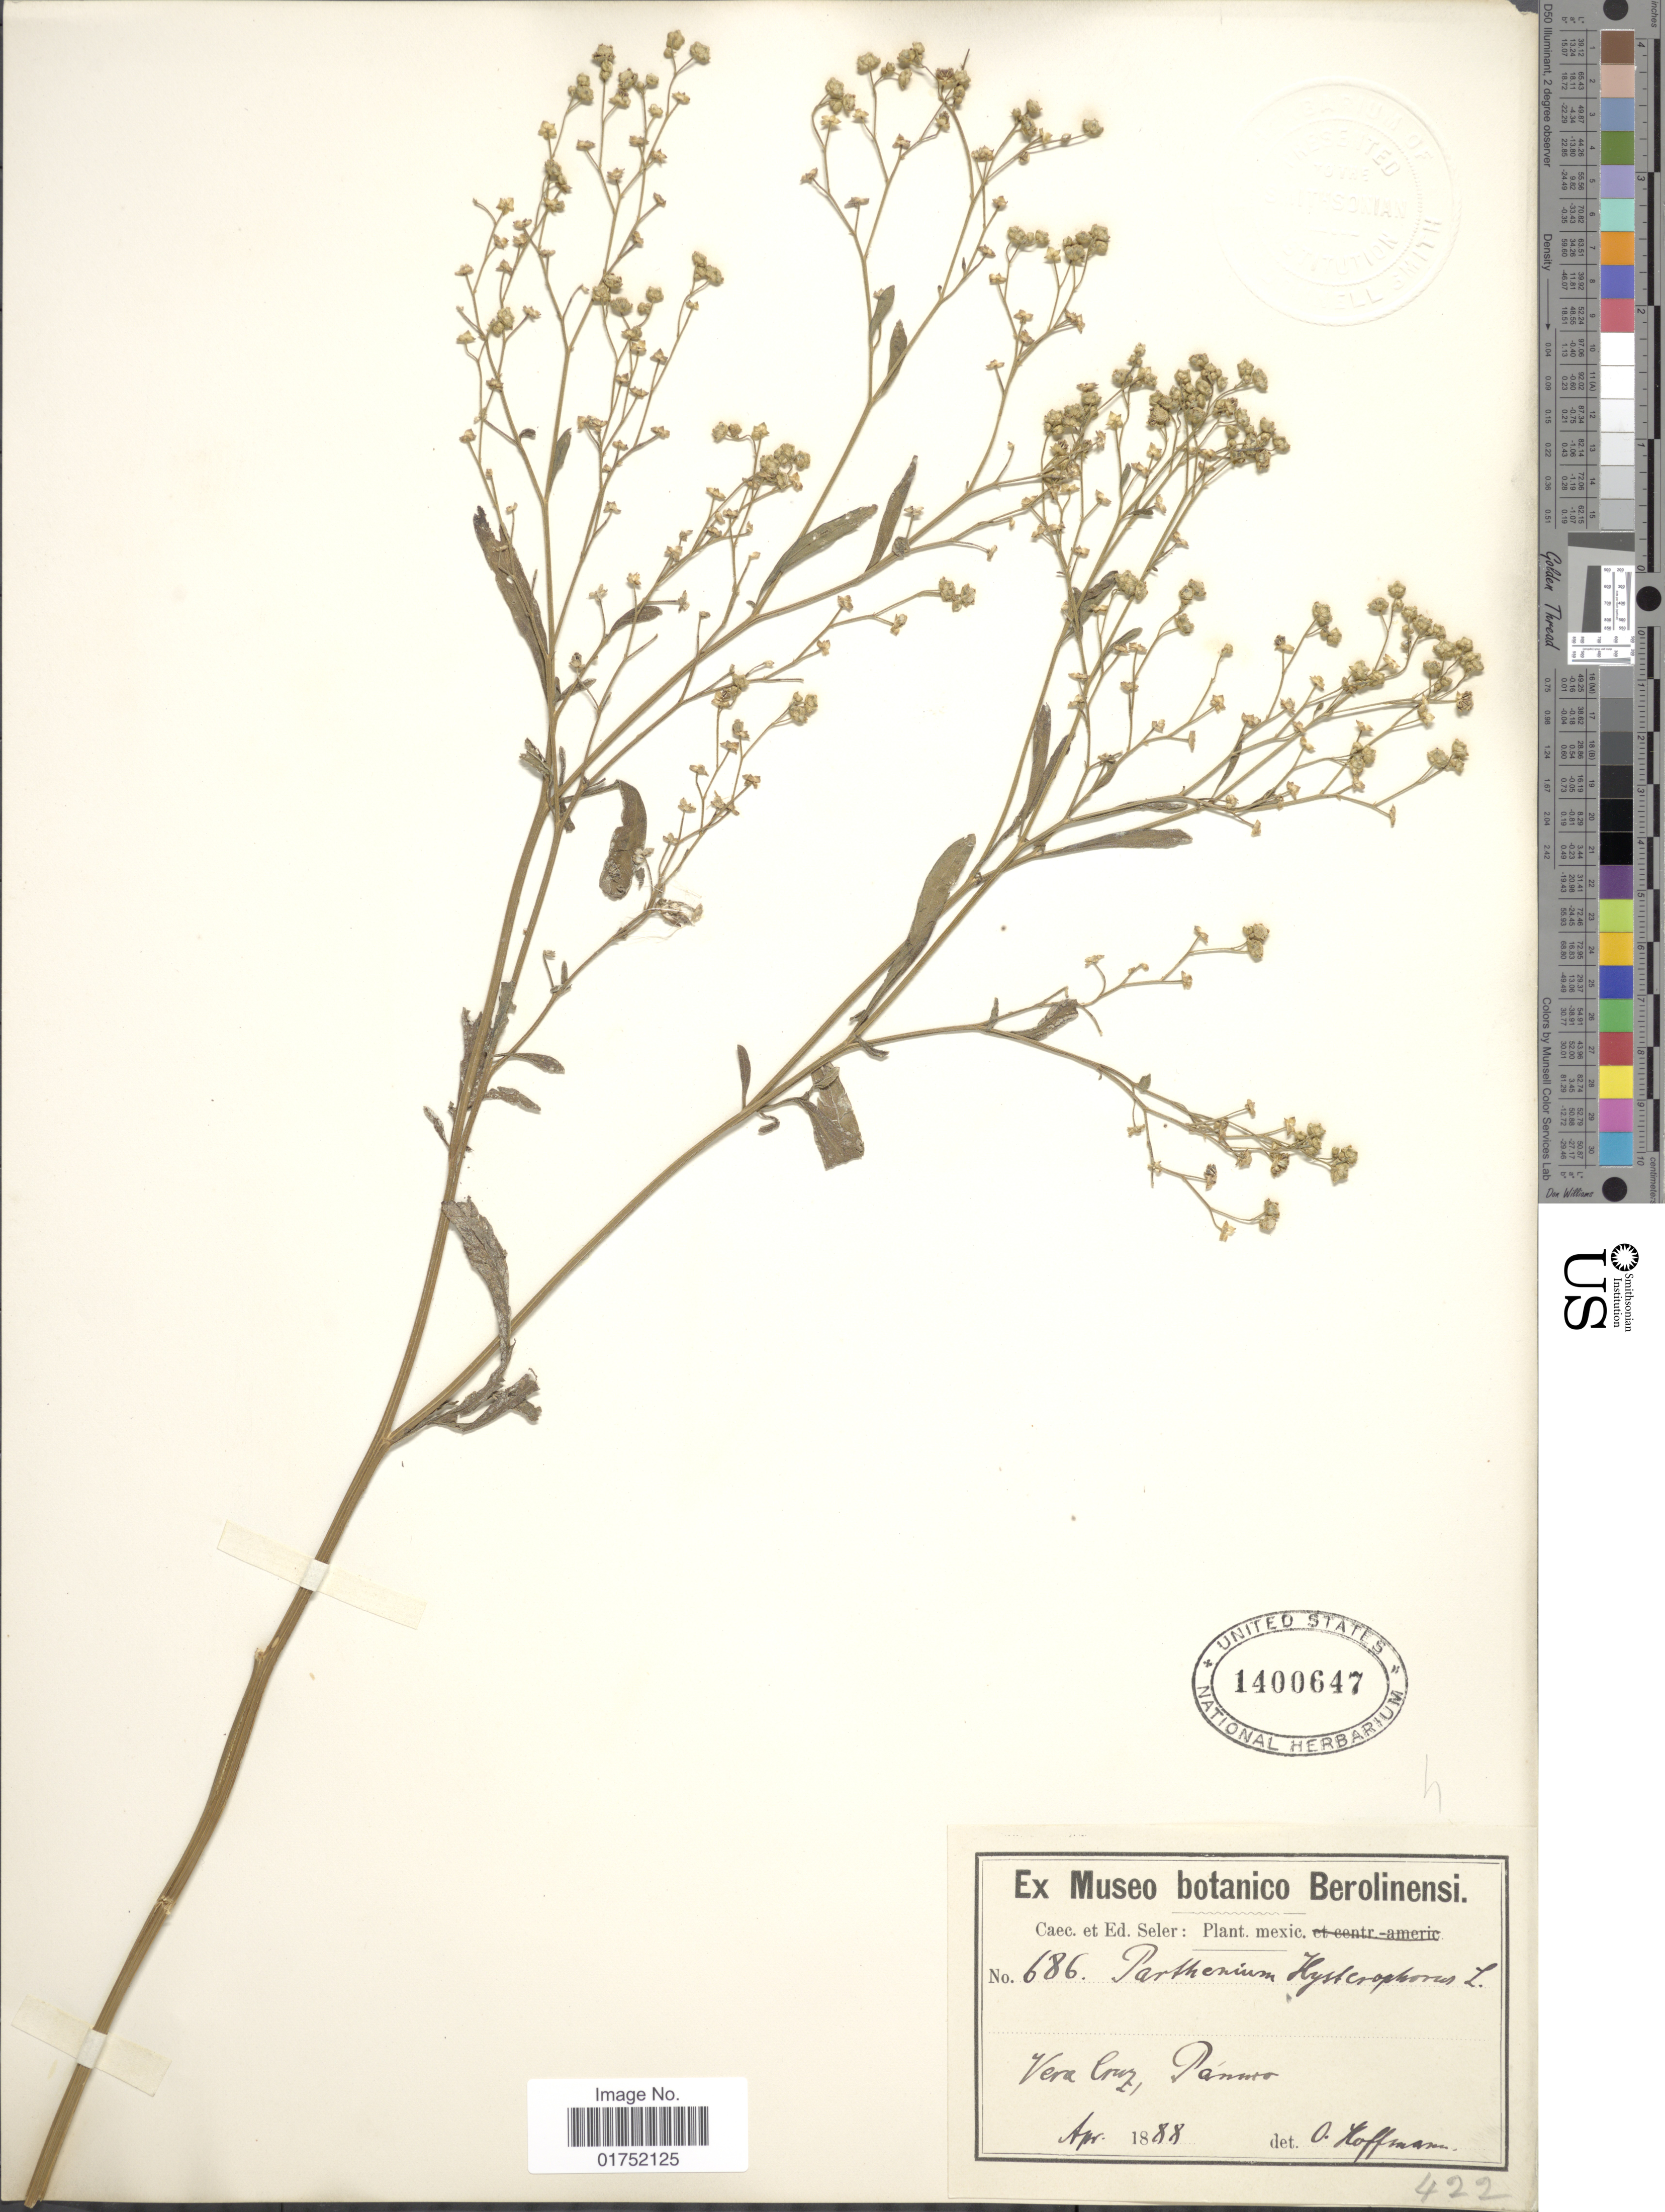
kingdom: Plantae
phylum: Tracheophyta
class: Magnoliopsida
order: Asterales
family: Asteraceae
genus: Parthenium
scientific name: Parthenium hysterophorus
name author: L.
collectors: C. Seler & E. G. Seler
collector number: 686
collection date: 1888-04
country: Mexico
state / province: Veracruz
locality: Mexic., Vera Cruz, Panuco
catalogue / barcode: US 1400647